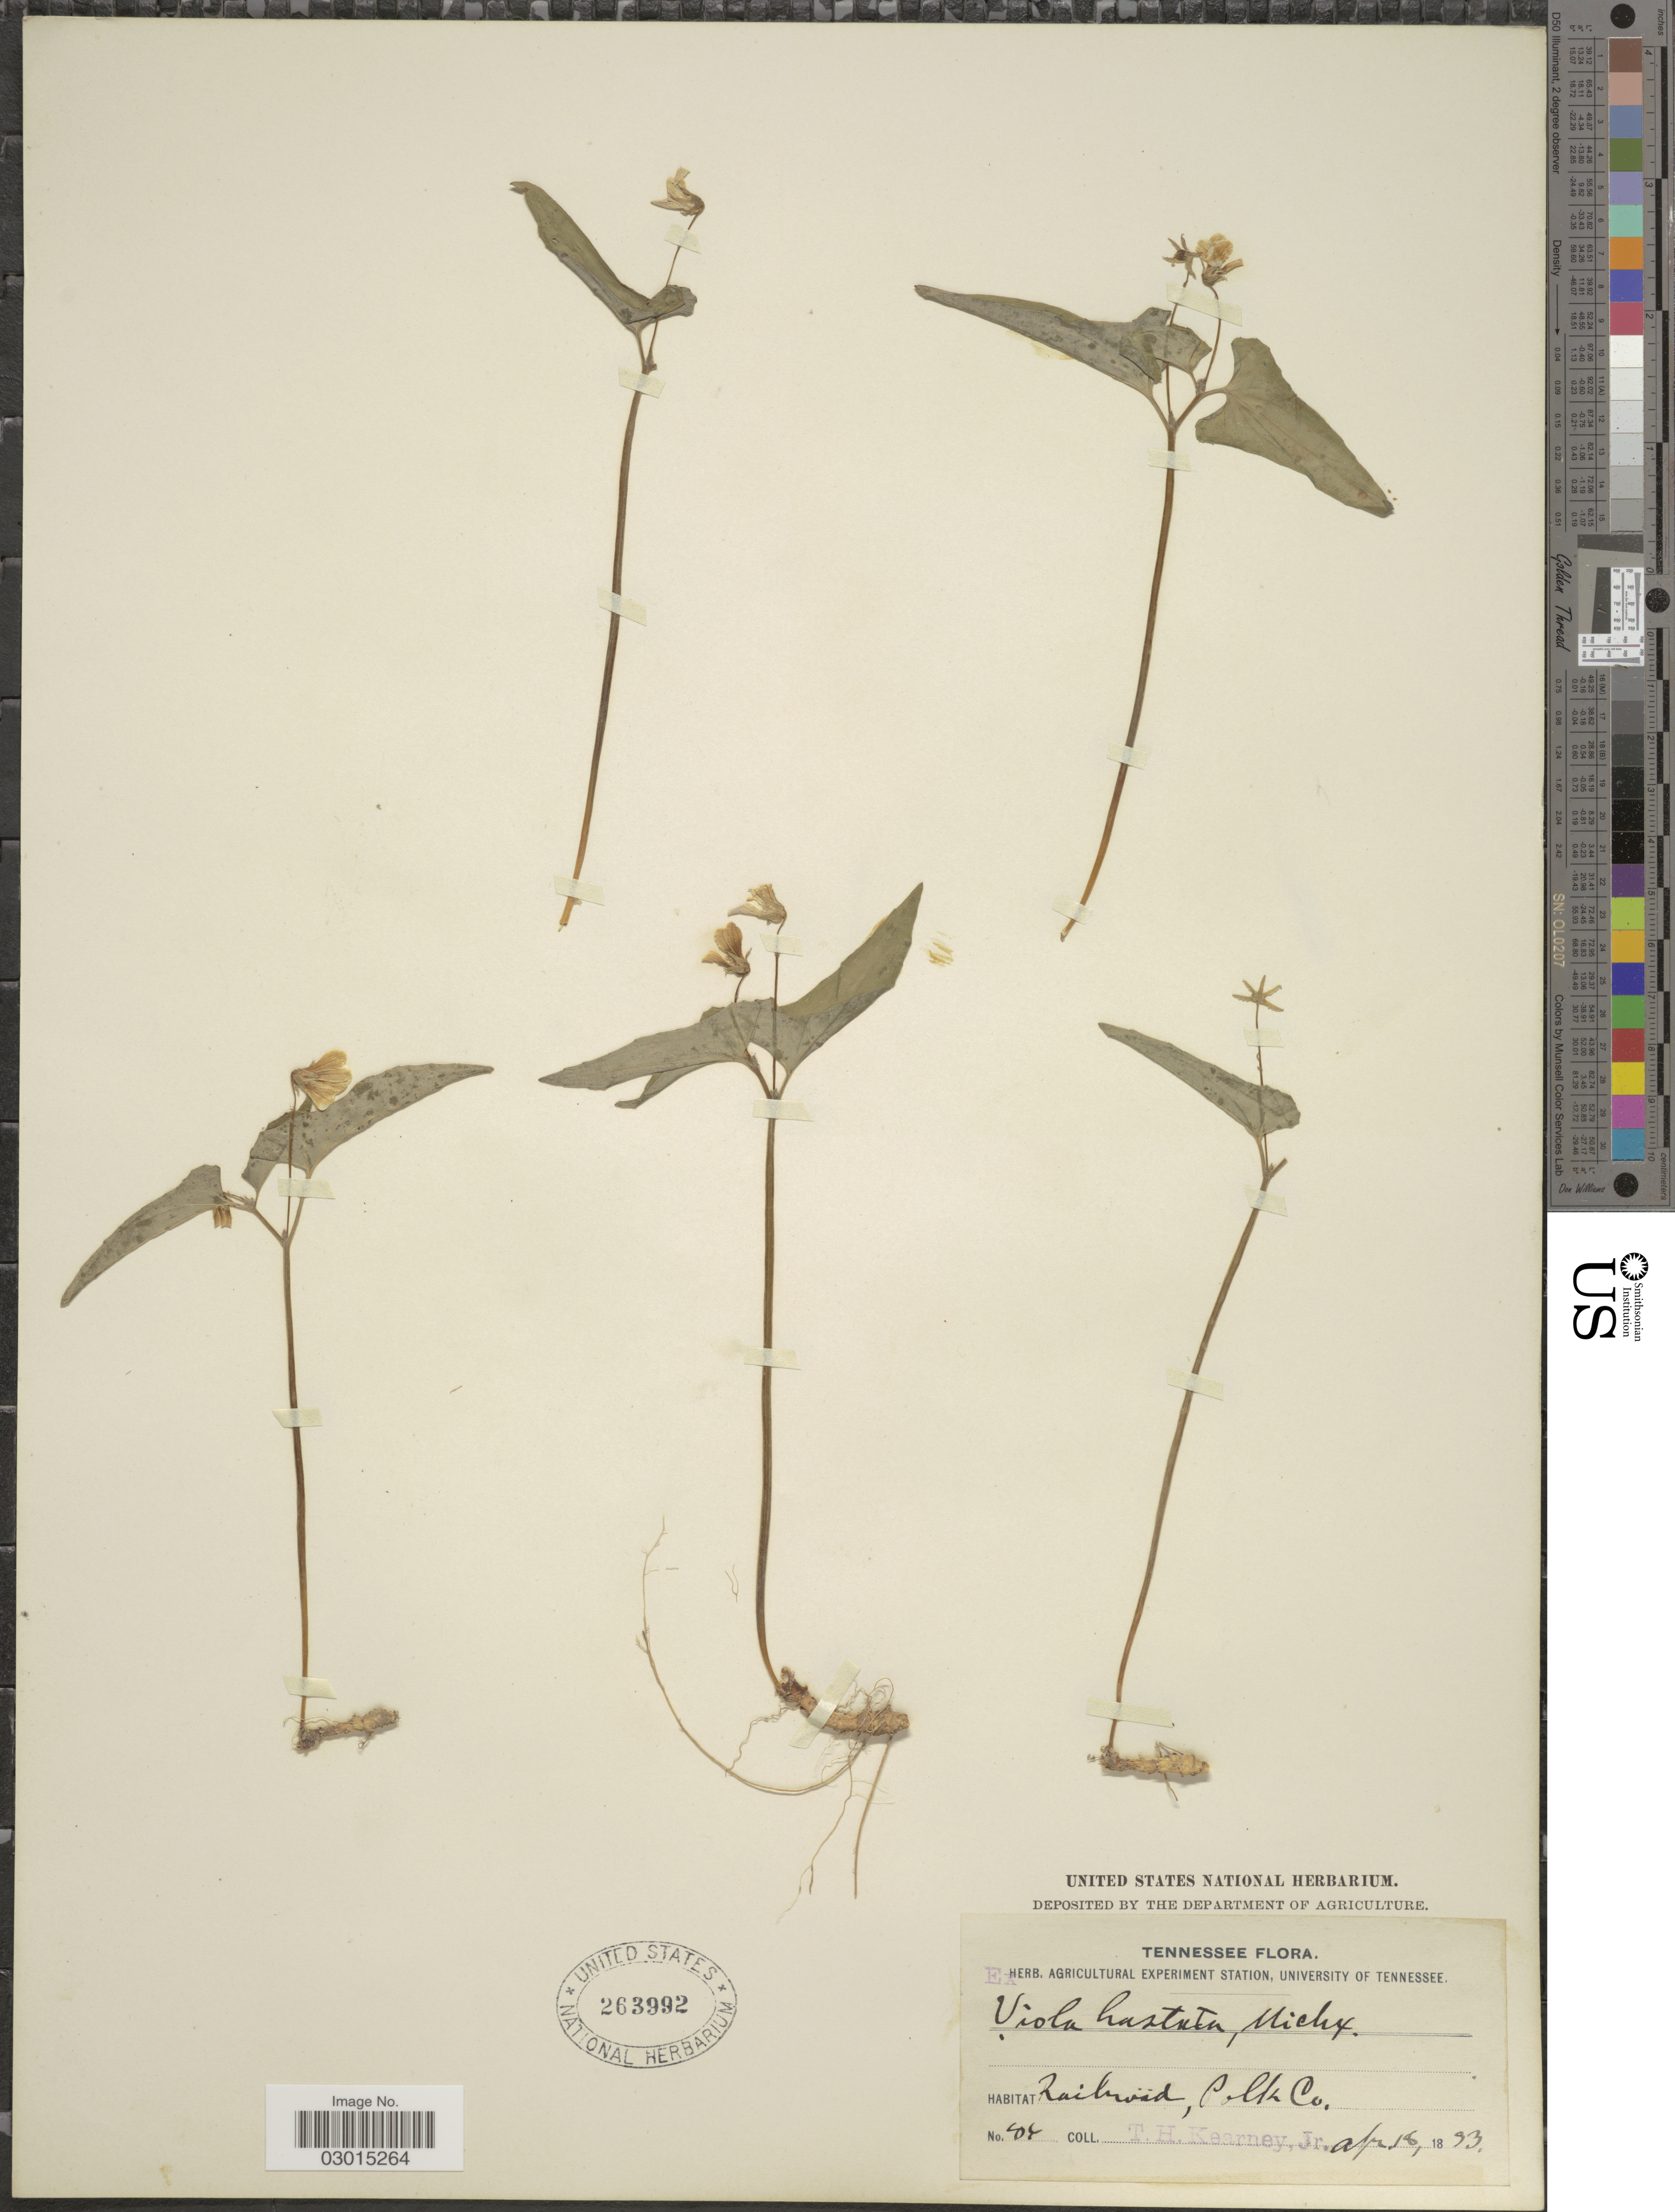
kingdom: Plantae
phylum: Tracheophyta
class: Magnoliopsida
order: Malpighiales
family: Violaceae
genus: Viola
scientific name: Viola hastata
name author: Michx.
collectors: T. H. Kearney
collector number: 88*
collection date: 1893-04-18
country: United States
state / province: Tennessee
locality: Railroad, Polk Co.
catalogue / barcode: US 263992